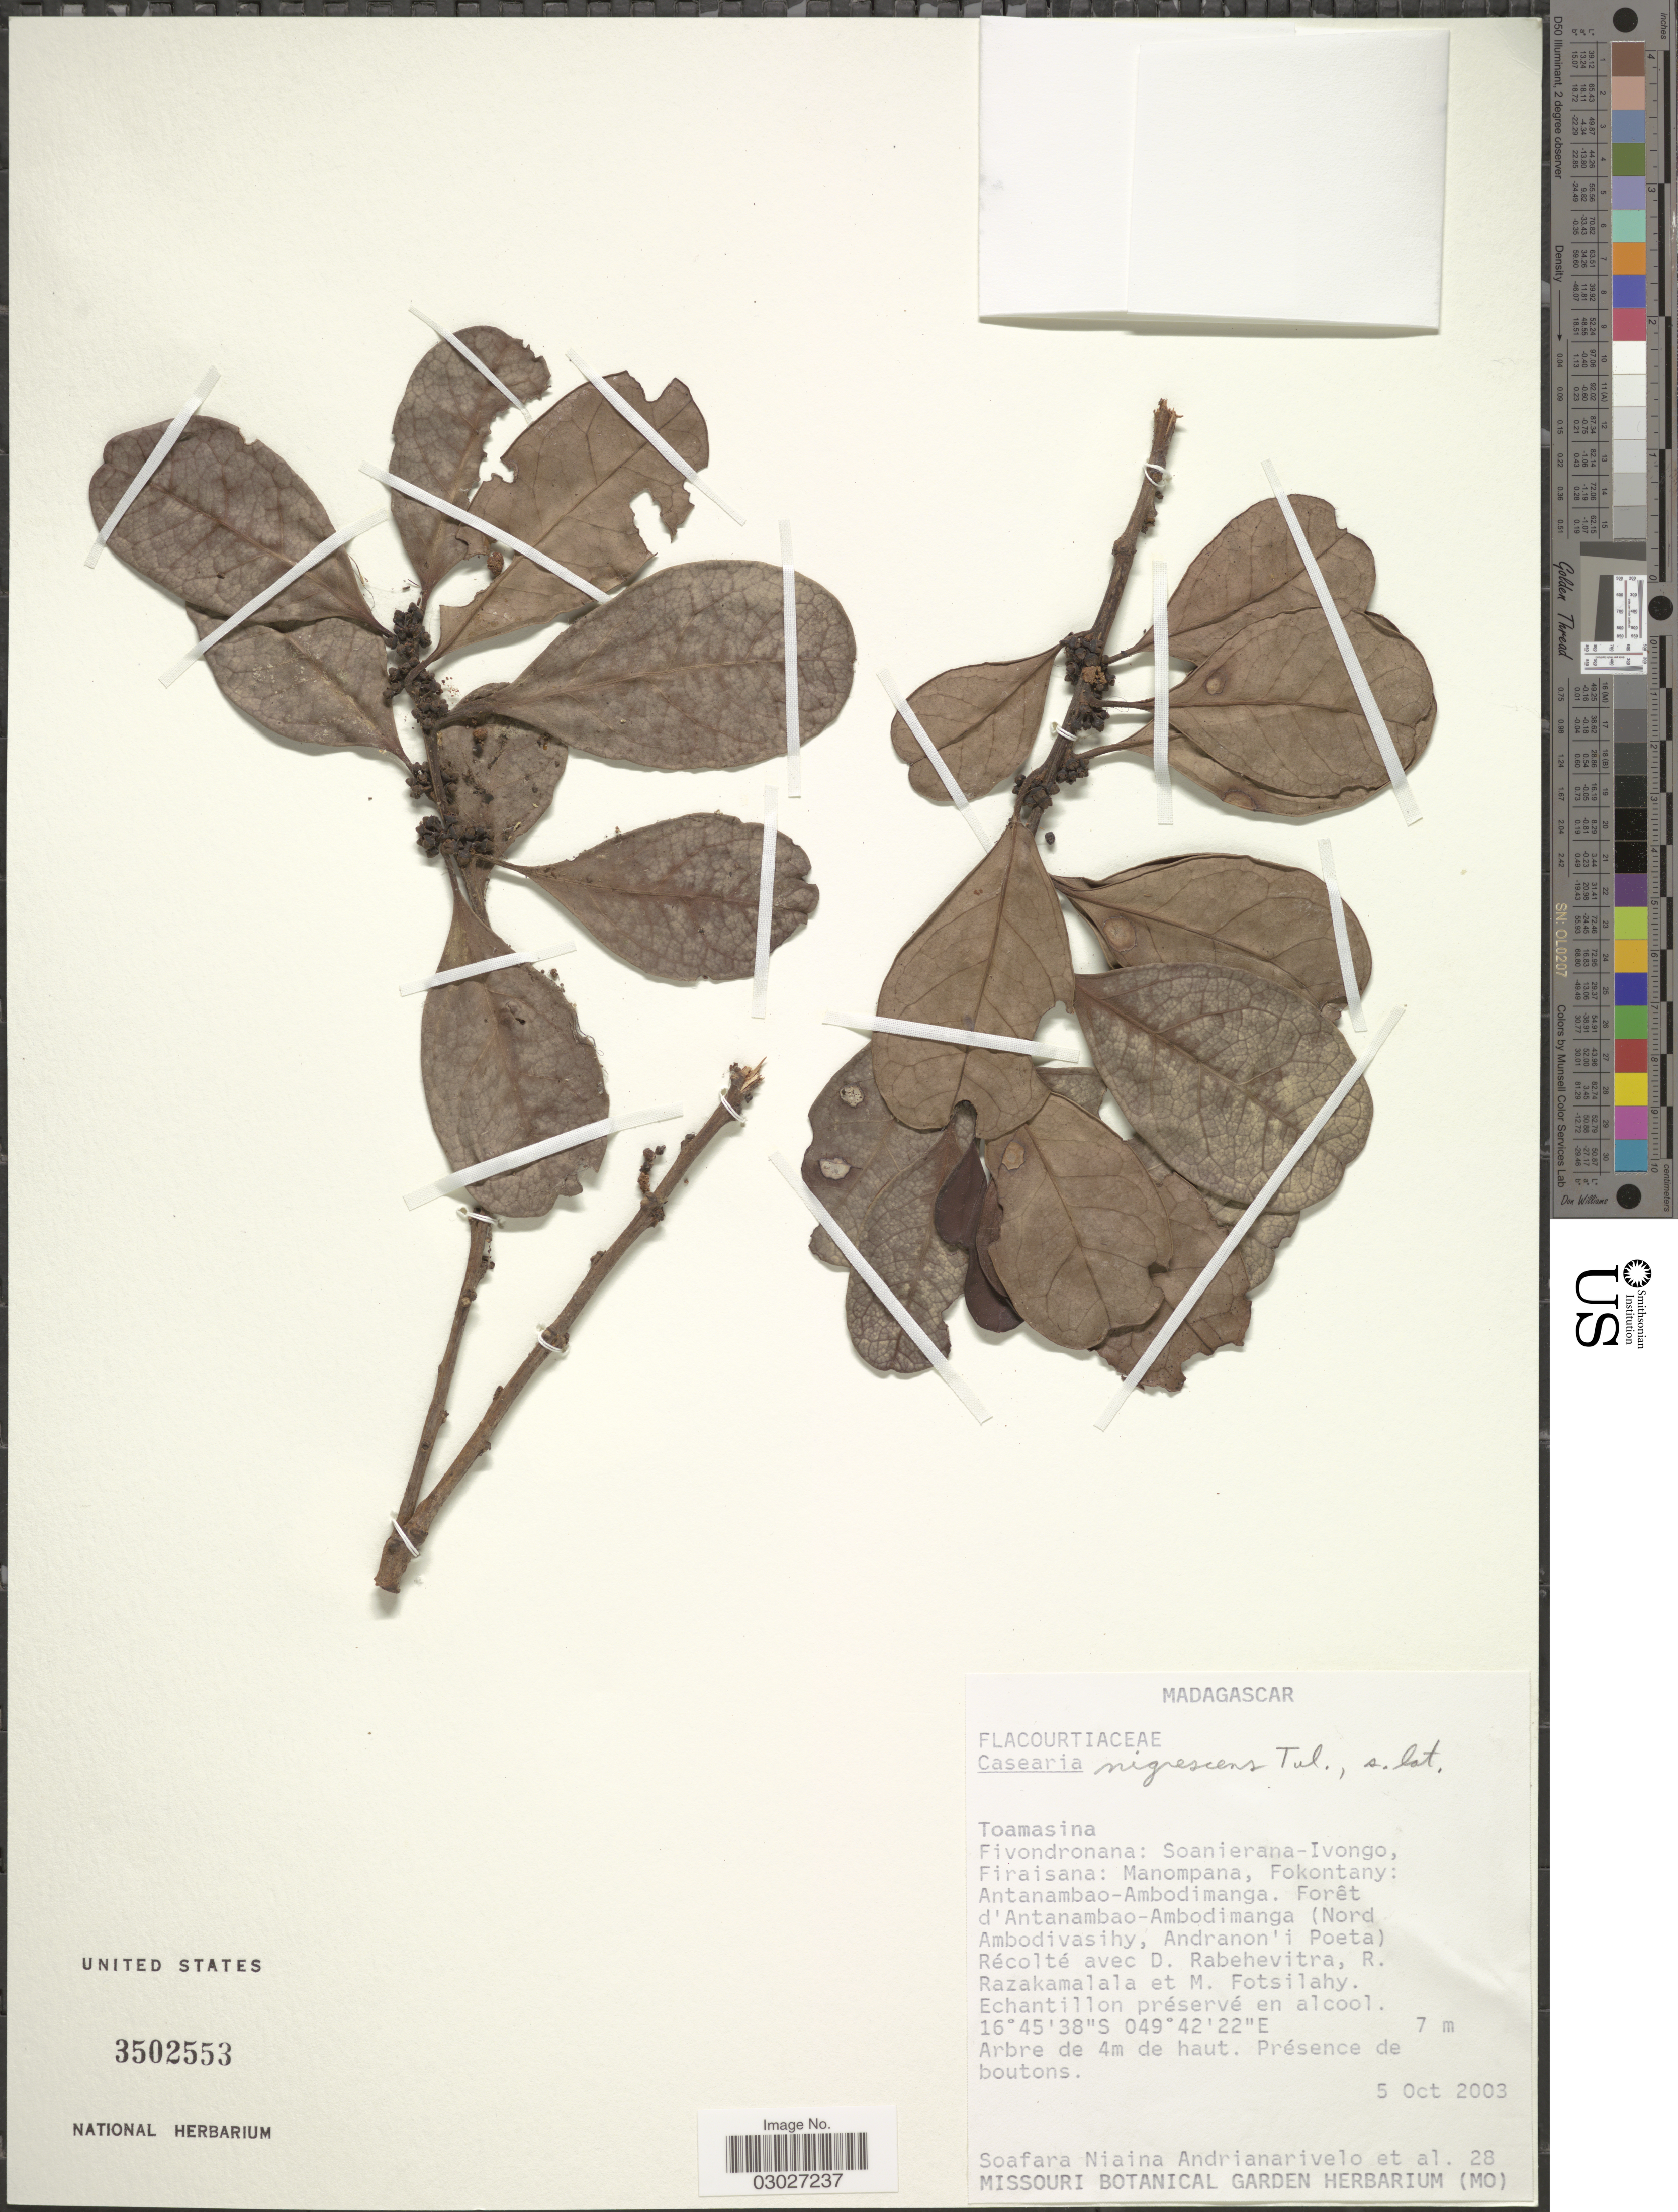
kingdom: Plantae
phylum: Tracheophyta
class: Magnoliopsida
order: Malpighiales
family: Salicaceae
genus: Casearia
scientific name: Casearia nigrescens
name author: Tul.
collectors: S. Andrianarivelo, D. Rabehevitra, R. Razakamalala & M. Fotsilahy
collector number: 28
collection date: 2003-10-05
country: Madagascar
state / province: Analanjirofo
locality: Fivondronana: Soanierana-Ivongo, Firaisana: Manompana, Fokontany: Antanambao-Ambodimanga. Forêt d'Antanambao-Ambodimanga (Nord Ambodivasihy, Andranon'i Poeta).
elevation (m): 7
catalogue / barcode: US 2502553